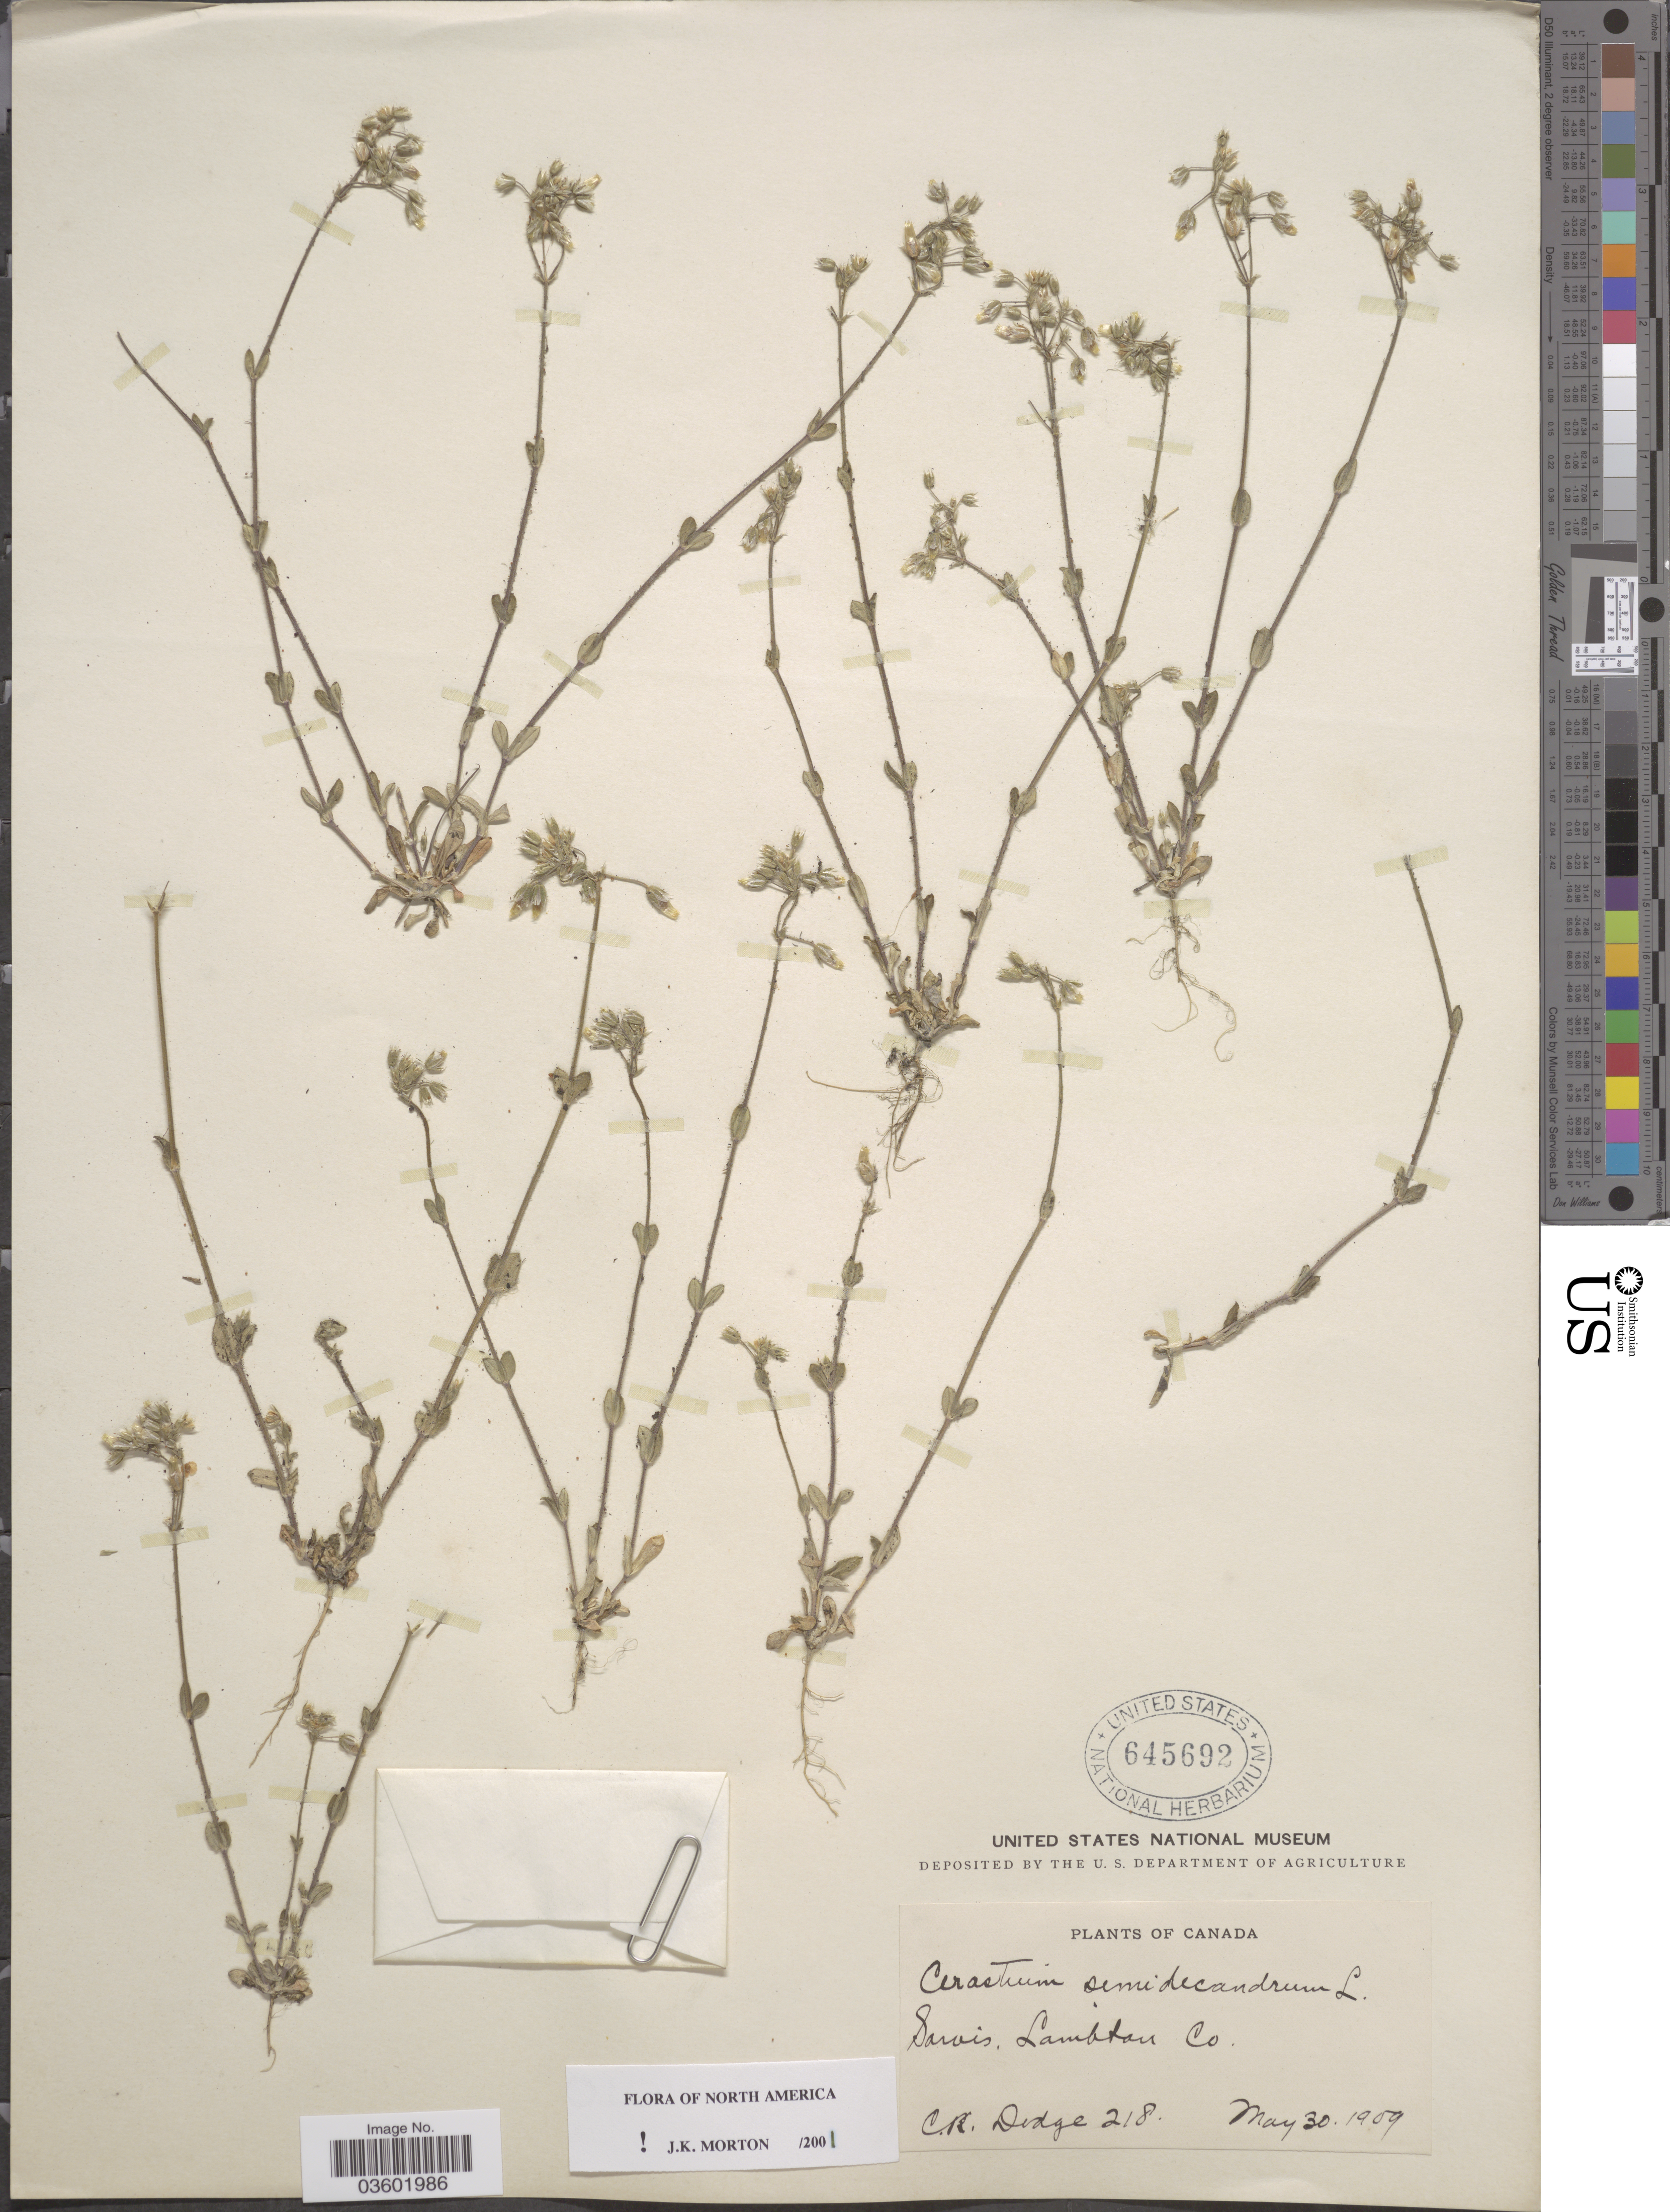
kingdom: Plantae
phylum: Tracheophyta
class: Magnoliopsida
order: Caryophyllales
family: Caryophyllaceae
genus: Cerastium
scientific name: Cerastium semidecandrum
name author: L.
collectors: C. Dodge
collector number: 218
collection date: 1909-05-30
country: Canada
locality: Sarvis, Lambton Co.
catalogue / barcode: US 645692